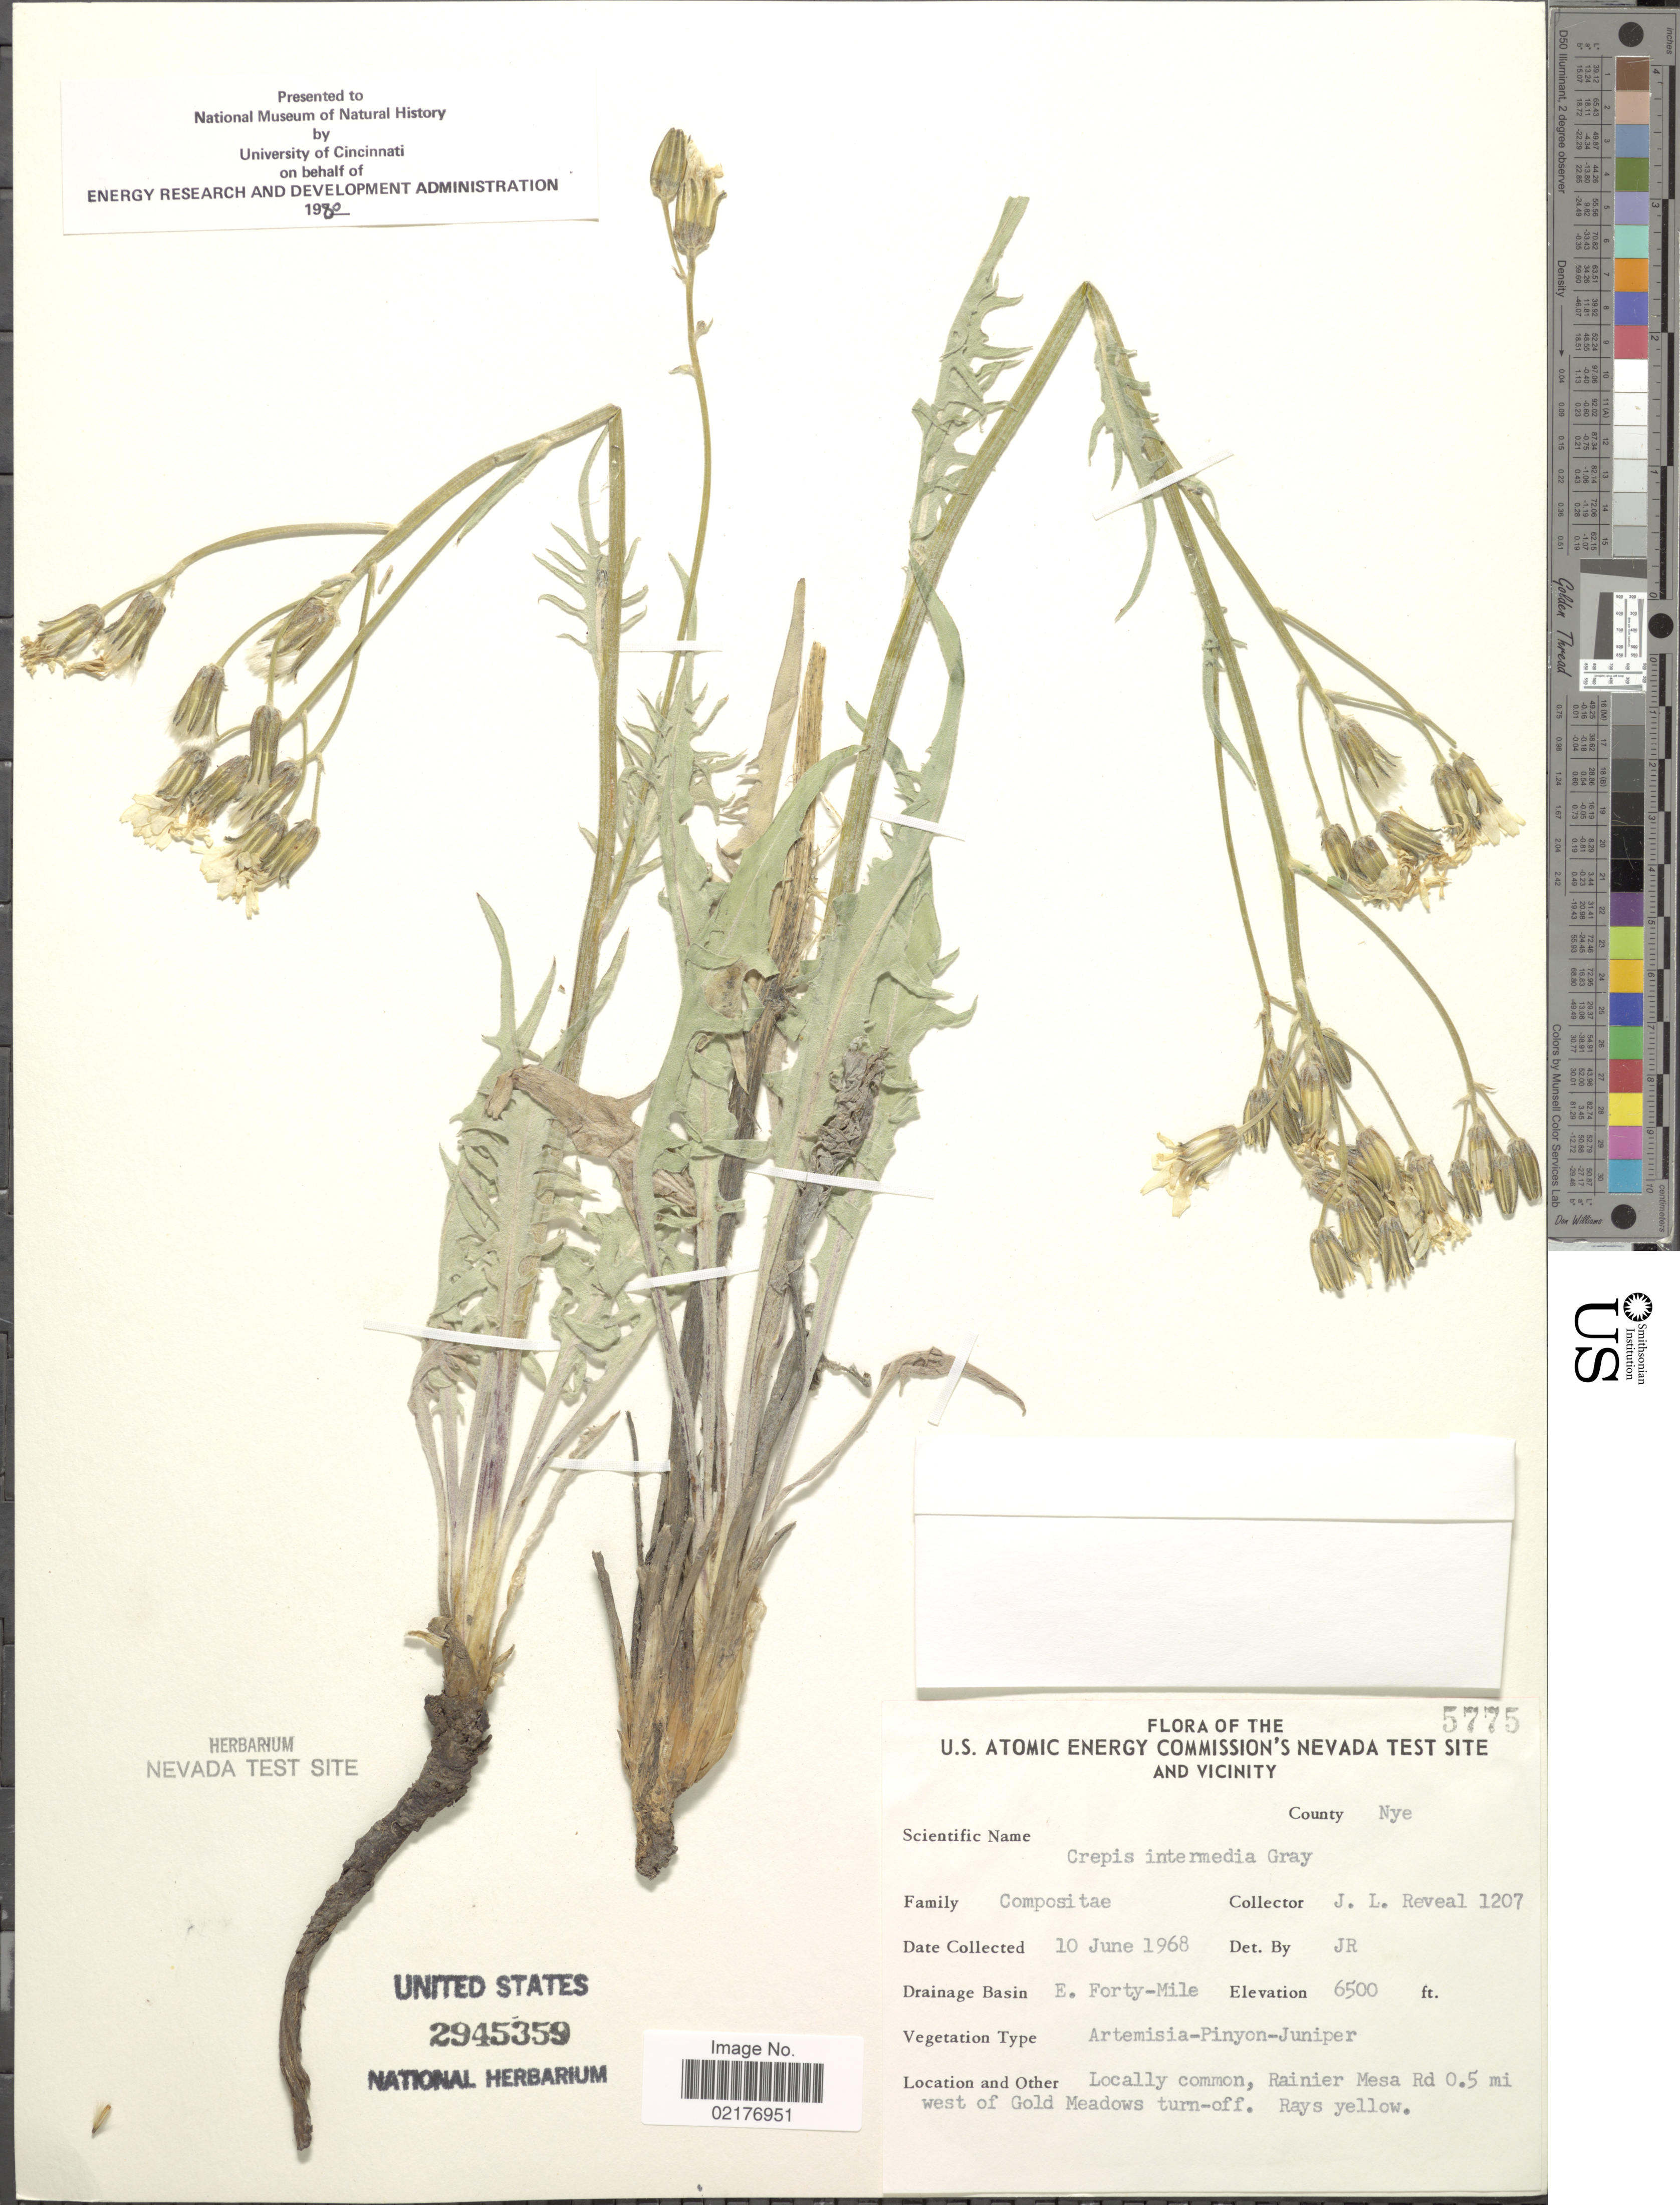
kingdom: Plantae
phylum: Tracheophyta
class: Magnoliopsida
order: Asterales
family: Asteraceae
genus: Crepis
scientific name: Crepis intermedia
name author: A. Gray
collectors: J. L. Reveal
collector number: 1207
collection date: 1968-06-10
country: United States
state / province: Nevada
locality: U.S. Atomic Energy Commission's Nevada Test Site and Vicinity, County Nye, Drainage Basin E. Forty-Mile, Locally common, Rainier Mesa Rd 0.5 mi. west of Gold Meadows turn-off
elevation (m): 1981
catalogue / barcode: US 2945359